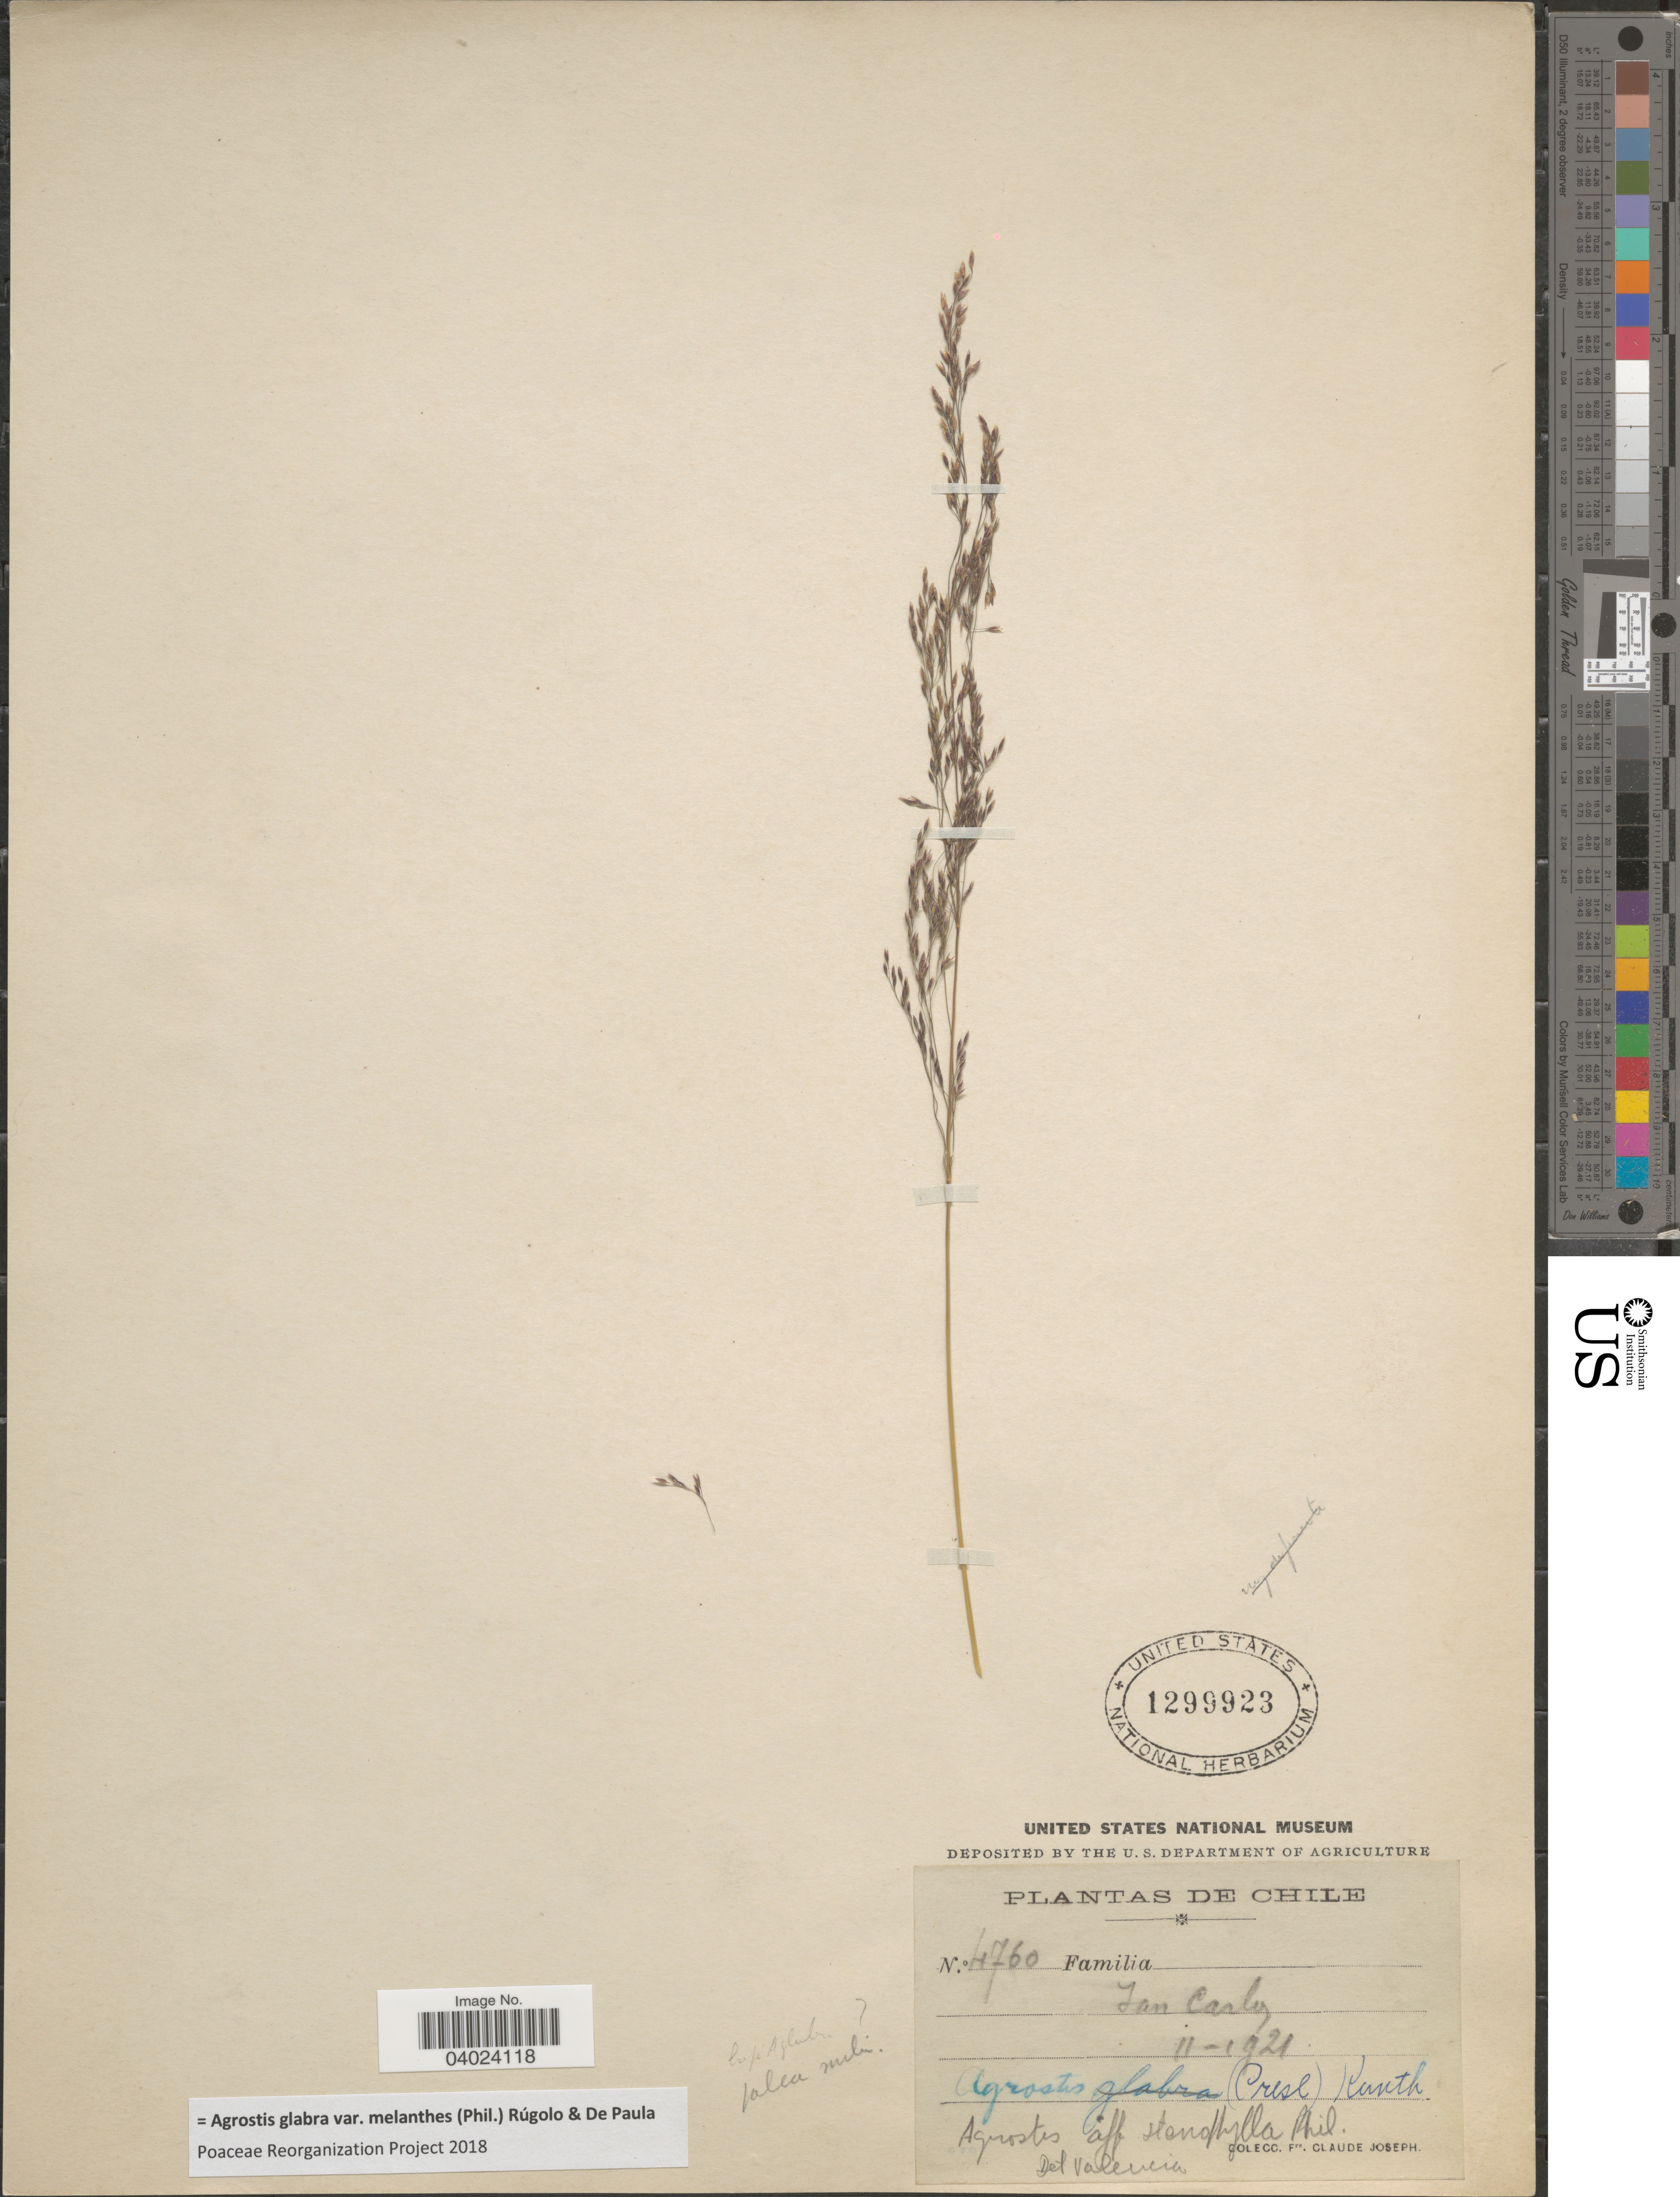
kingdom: Plantae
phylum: Tracheophyta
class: Liliopsida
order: Poales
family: Poaceae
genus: Agrostis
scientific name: Agrostis glabra var. melanthes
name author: (Phil.) Rúgolo & De Paula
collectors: Bro. Claude-Joseph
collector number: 4760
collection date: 1921-11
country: Chile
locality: San Carlos.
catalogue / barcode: US 1299923